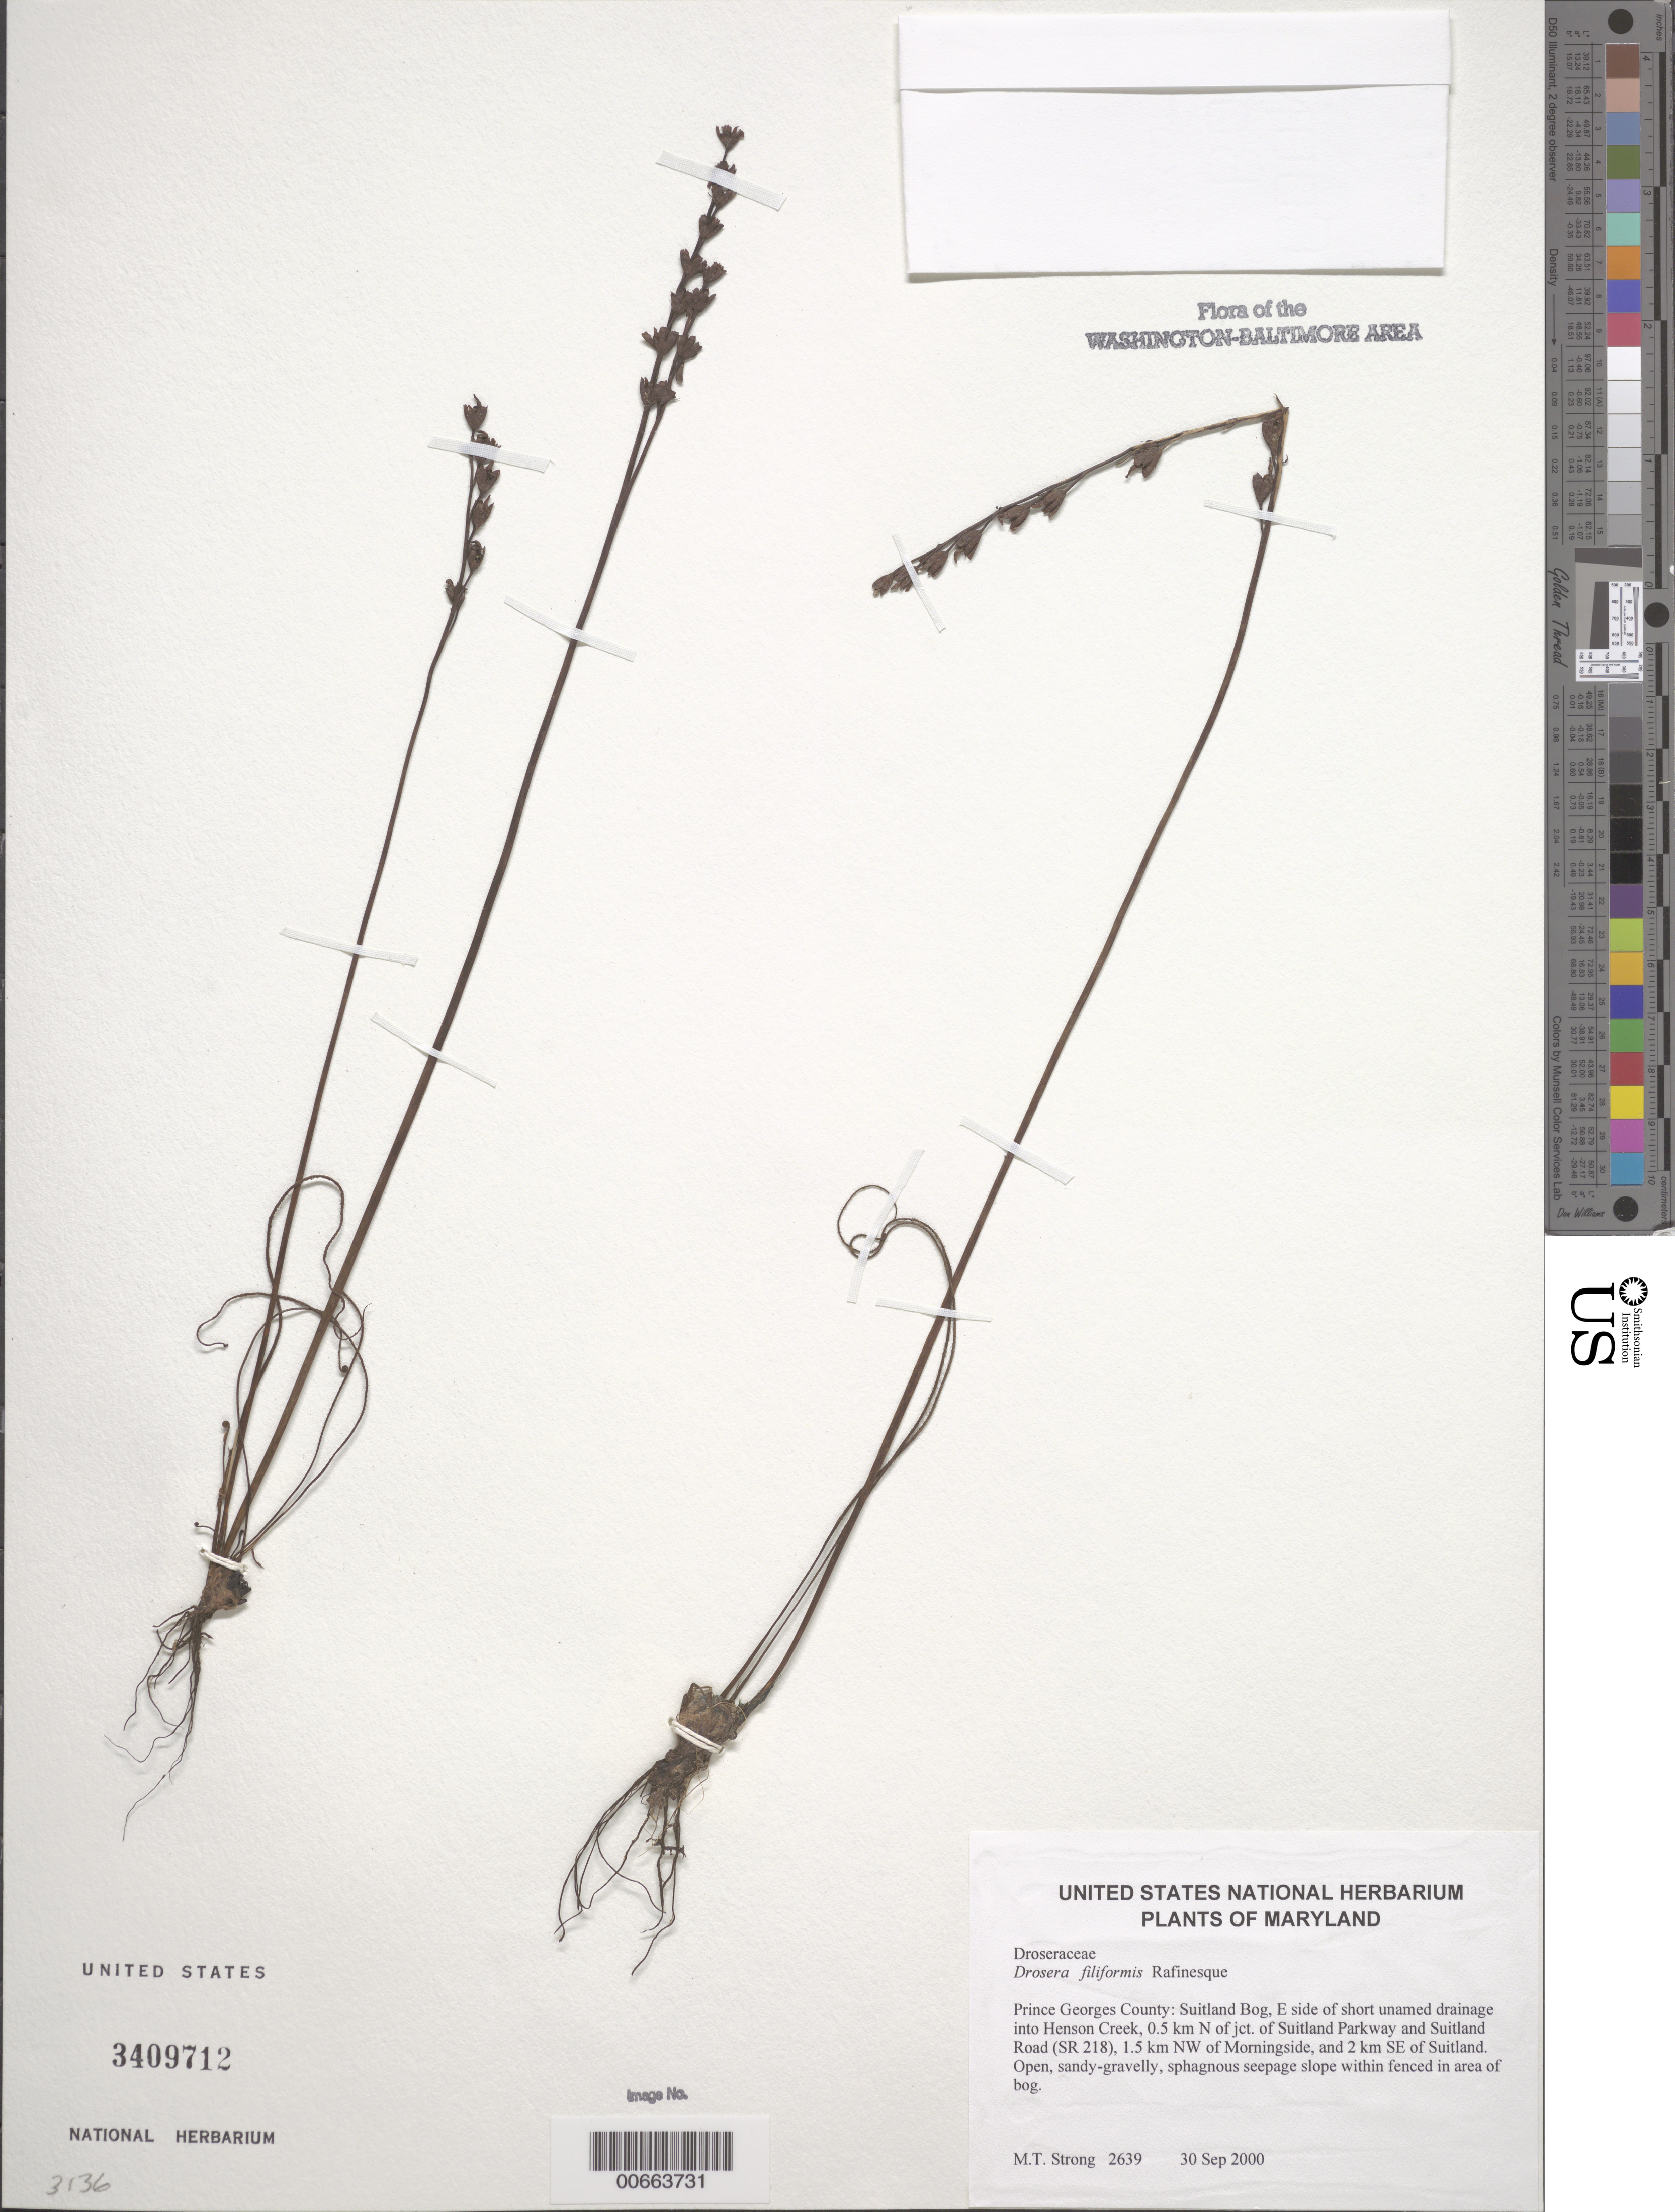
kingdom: Plantae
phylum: Tracheophyta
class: Magnoliopsida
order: Caryophyllales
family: Droseraceae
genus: Drosera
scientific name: Drosera filiformis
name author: Raf.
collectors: M. T. Strong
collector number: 2639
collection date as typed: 30 Sep 2000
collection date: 2000-09-30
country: United States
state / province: Maryland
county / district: Prince George's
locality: Suitland Bog, E side of short unamed drainage into Henson Creek, 0.5 km N of jct. of Suitland Parkway and Suitland Road (SR 218), 1.5 km NW of Morningside, and 2 km SE of Suitland.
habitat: Open, gravelly, sphagnous seepage slope within fenced in area of bog.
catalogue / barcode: US 3409712